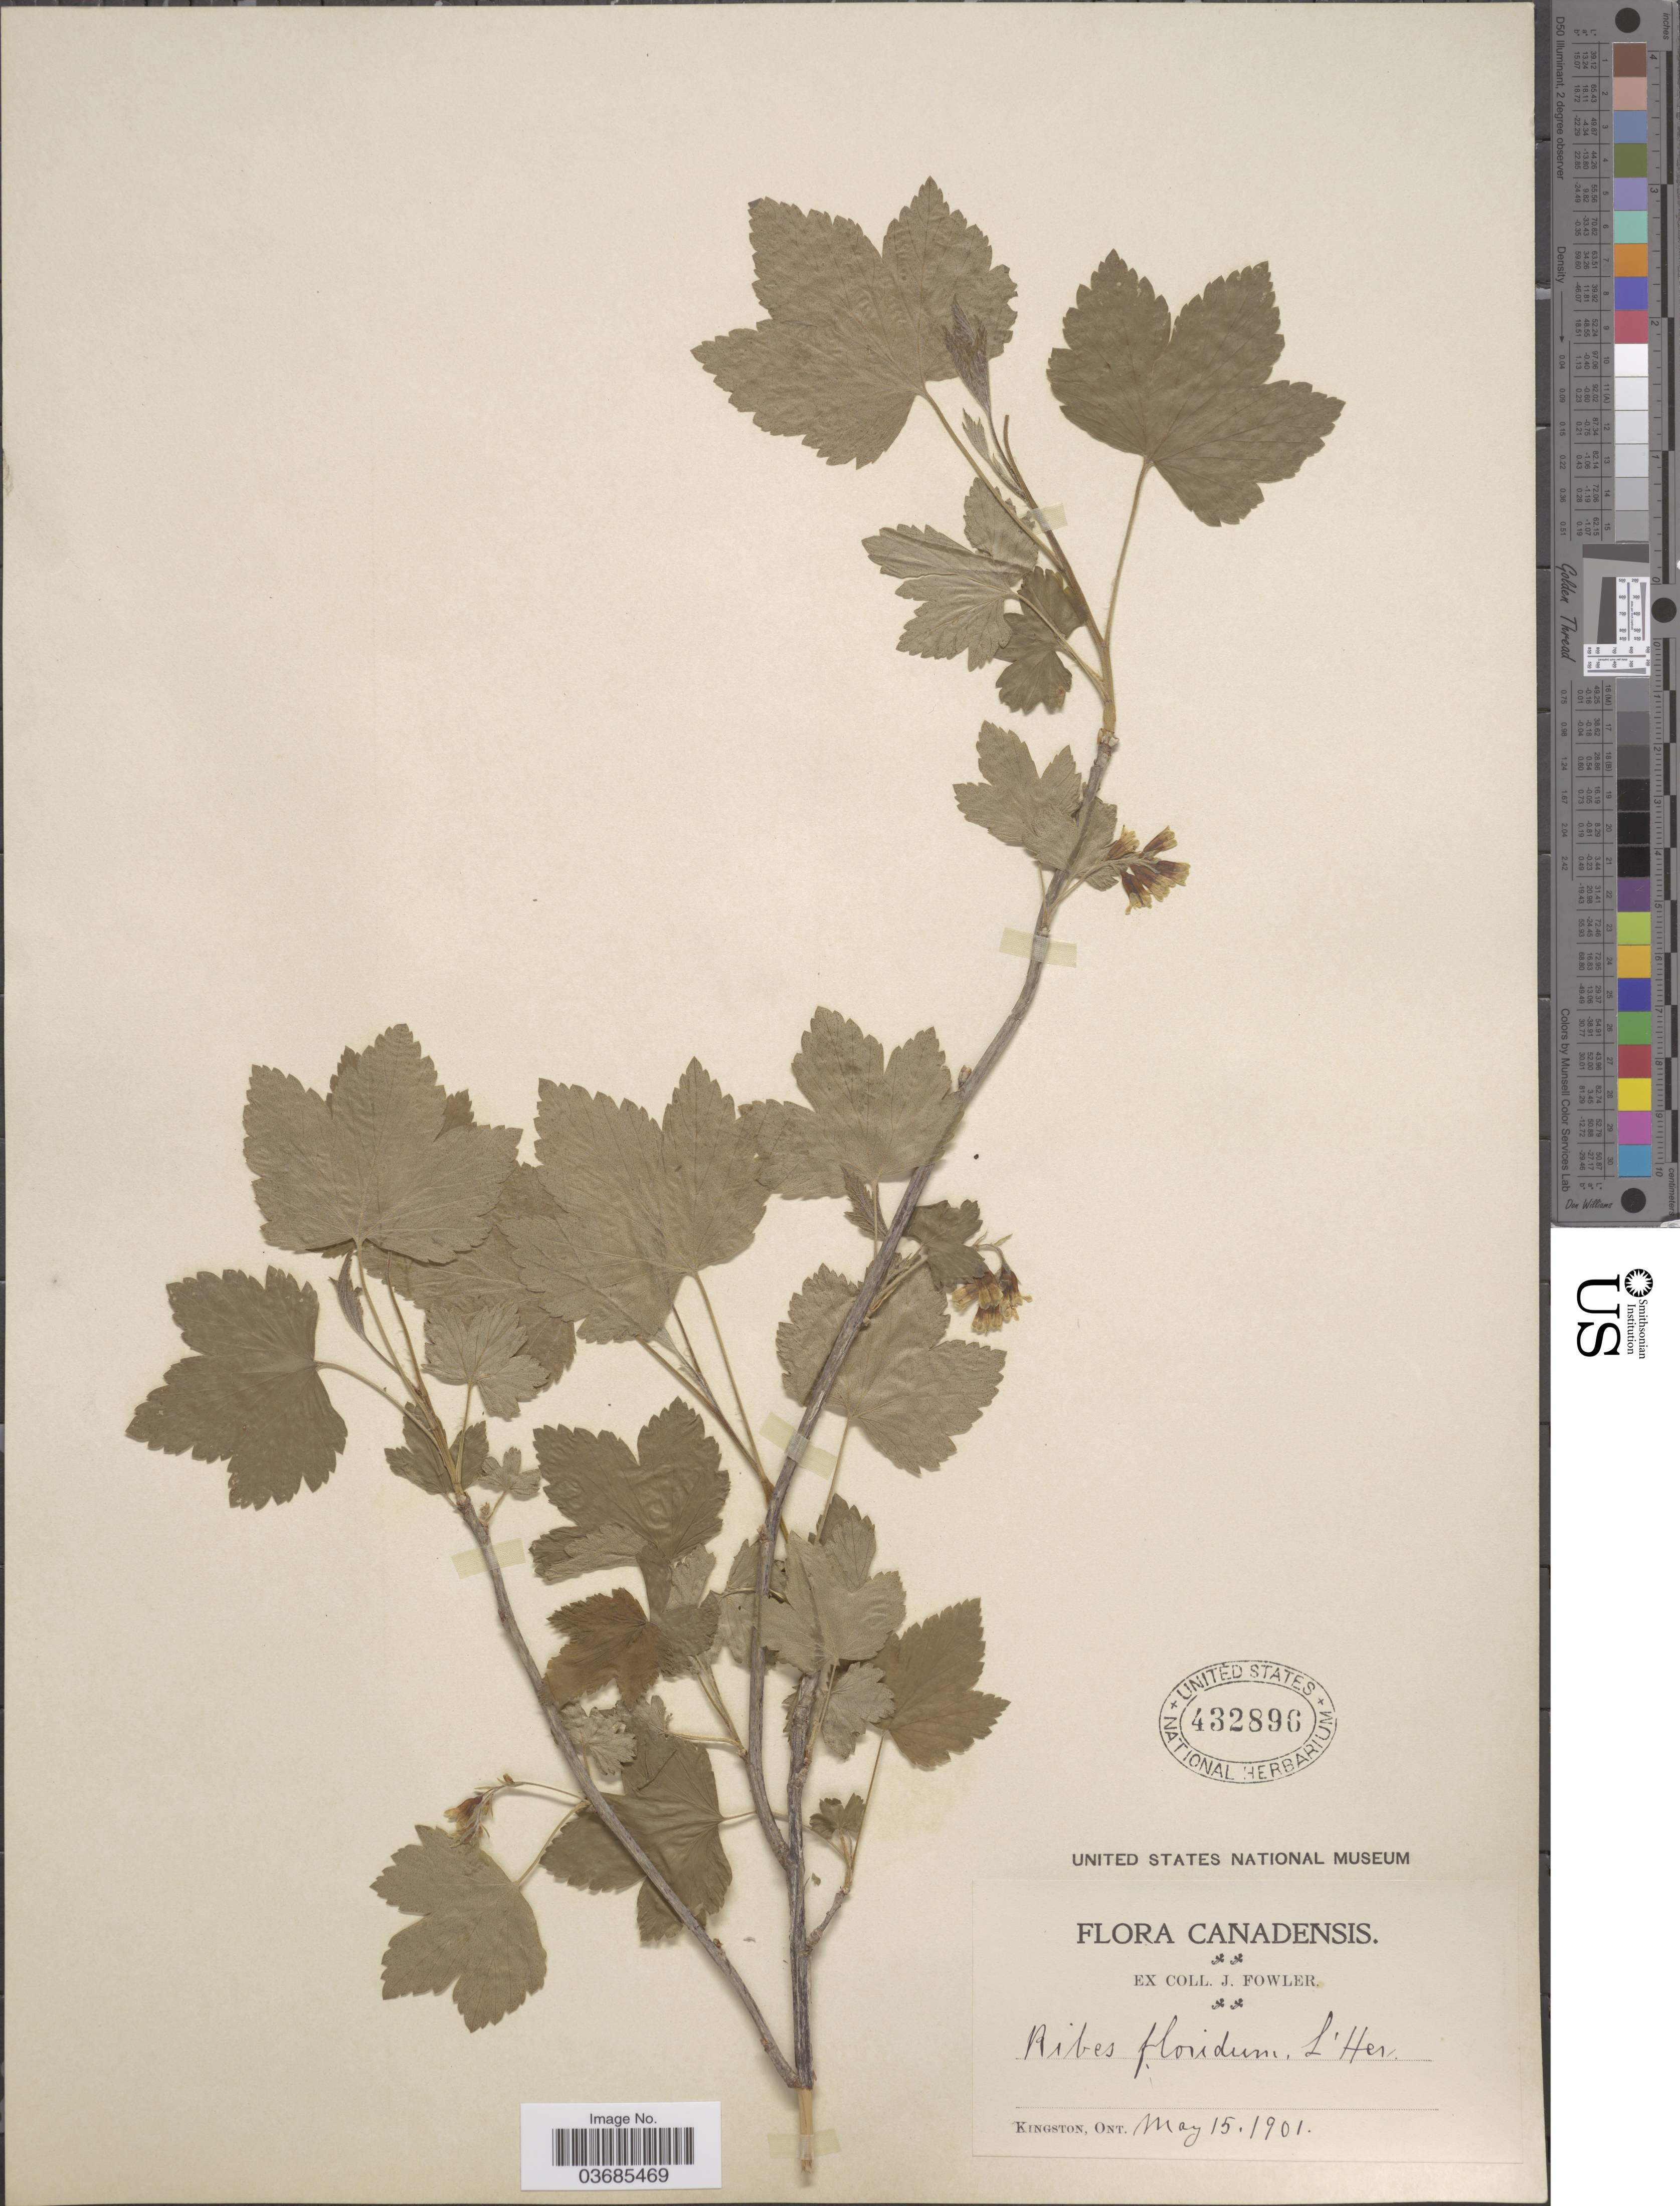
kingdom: Plantae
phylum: Tracheophyta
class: Magnoliopsida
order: Saxifragales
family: Grossulariaceae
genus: Ribes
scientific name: Ribes americanum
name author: Mill.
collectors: J. Fowler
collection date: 1901-05-15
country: Canada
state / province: Ontario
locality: Kingston.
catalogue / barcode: US 432896